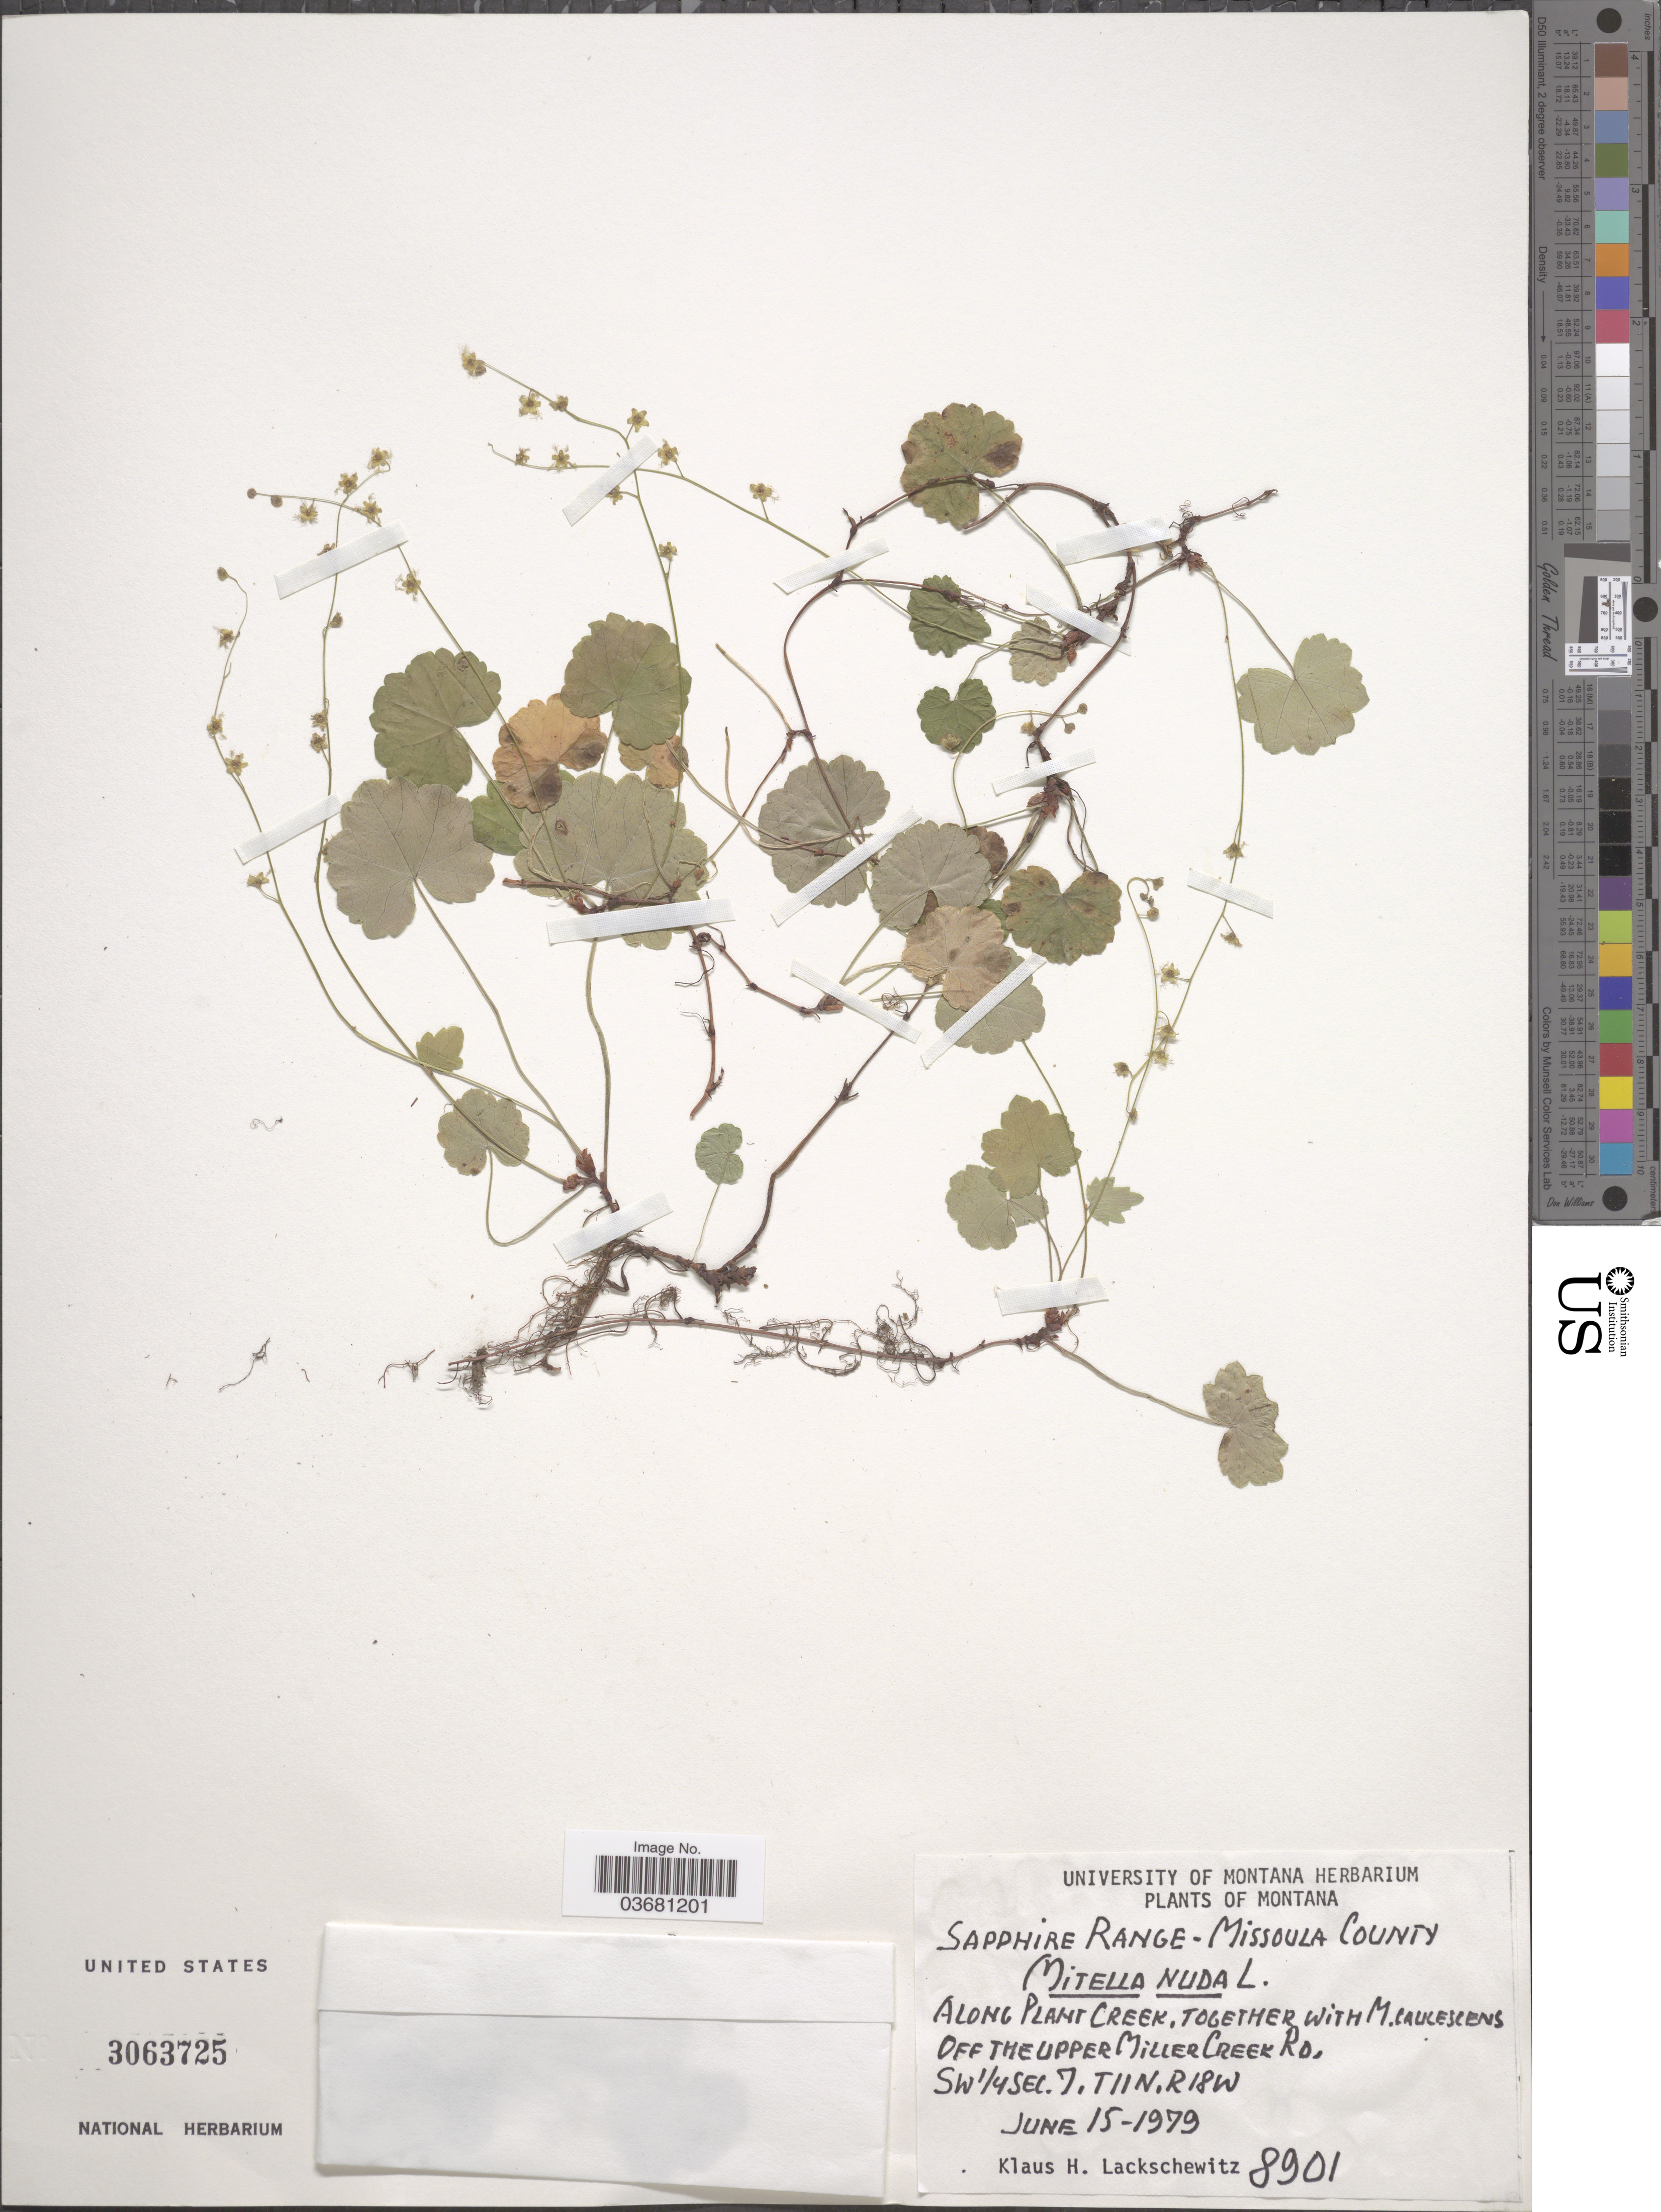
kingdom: Plantae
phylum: Tracheophyta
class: Magnoliopsida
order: Saxifragales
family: Saxifragaceae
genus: Mitella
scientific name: Mitella nuda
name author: L.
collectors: K. Lackschewitz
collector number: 8901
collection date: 1979-06-15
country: United States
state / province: Montana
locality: Along Plant Creek. Off the upper Miller Creek Rd. SW¼Sec. 7. T11N. R18W.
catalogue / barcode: US 3063725